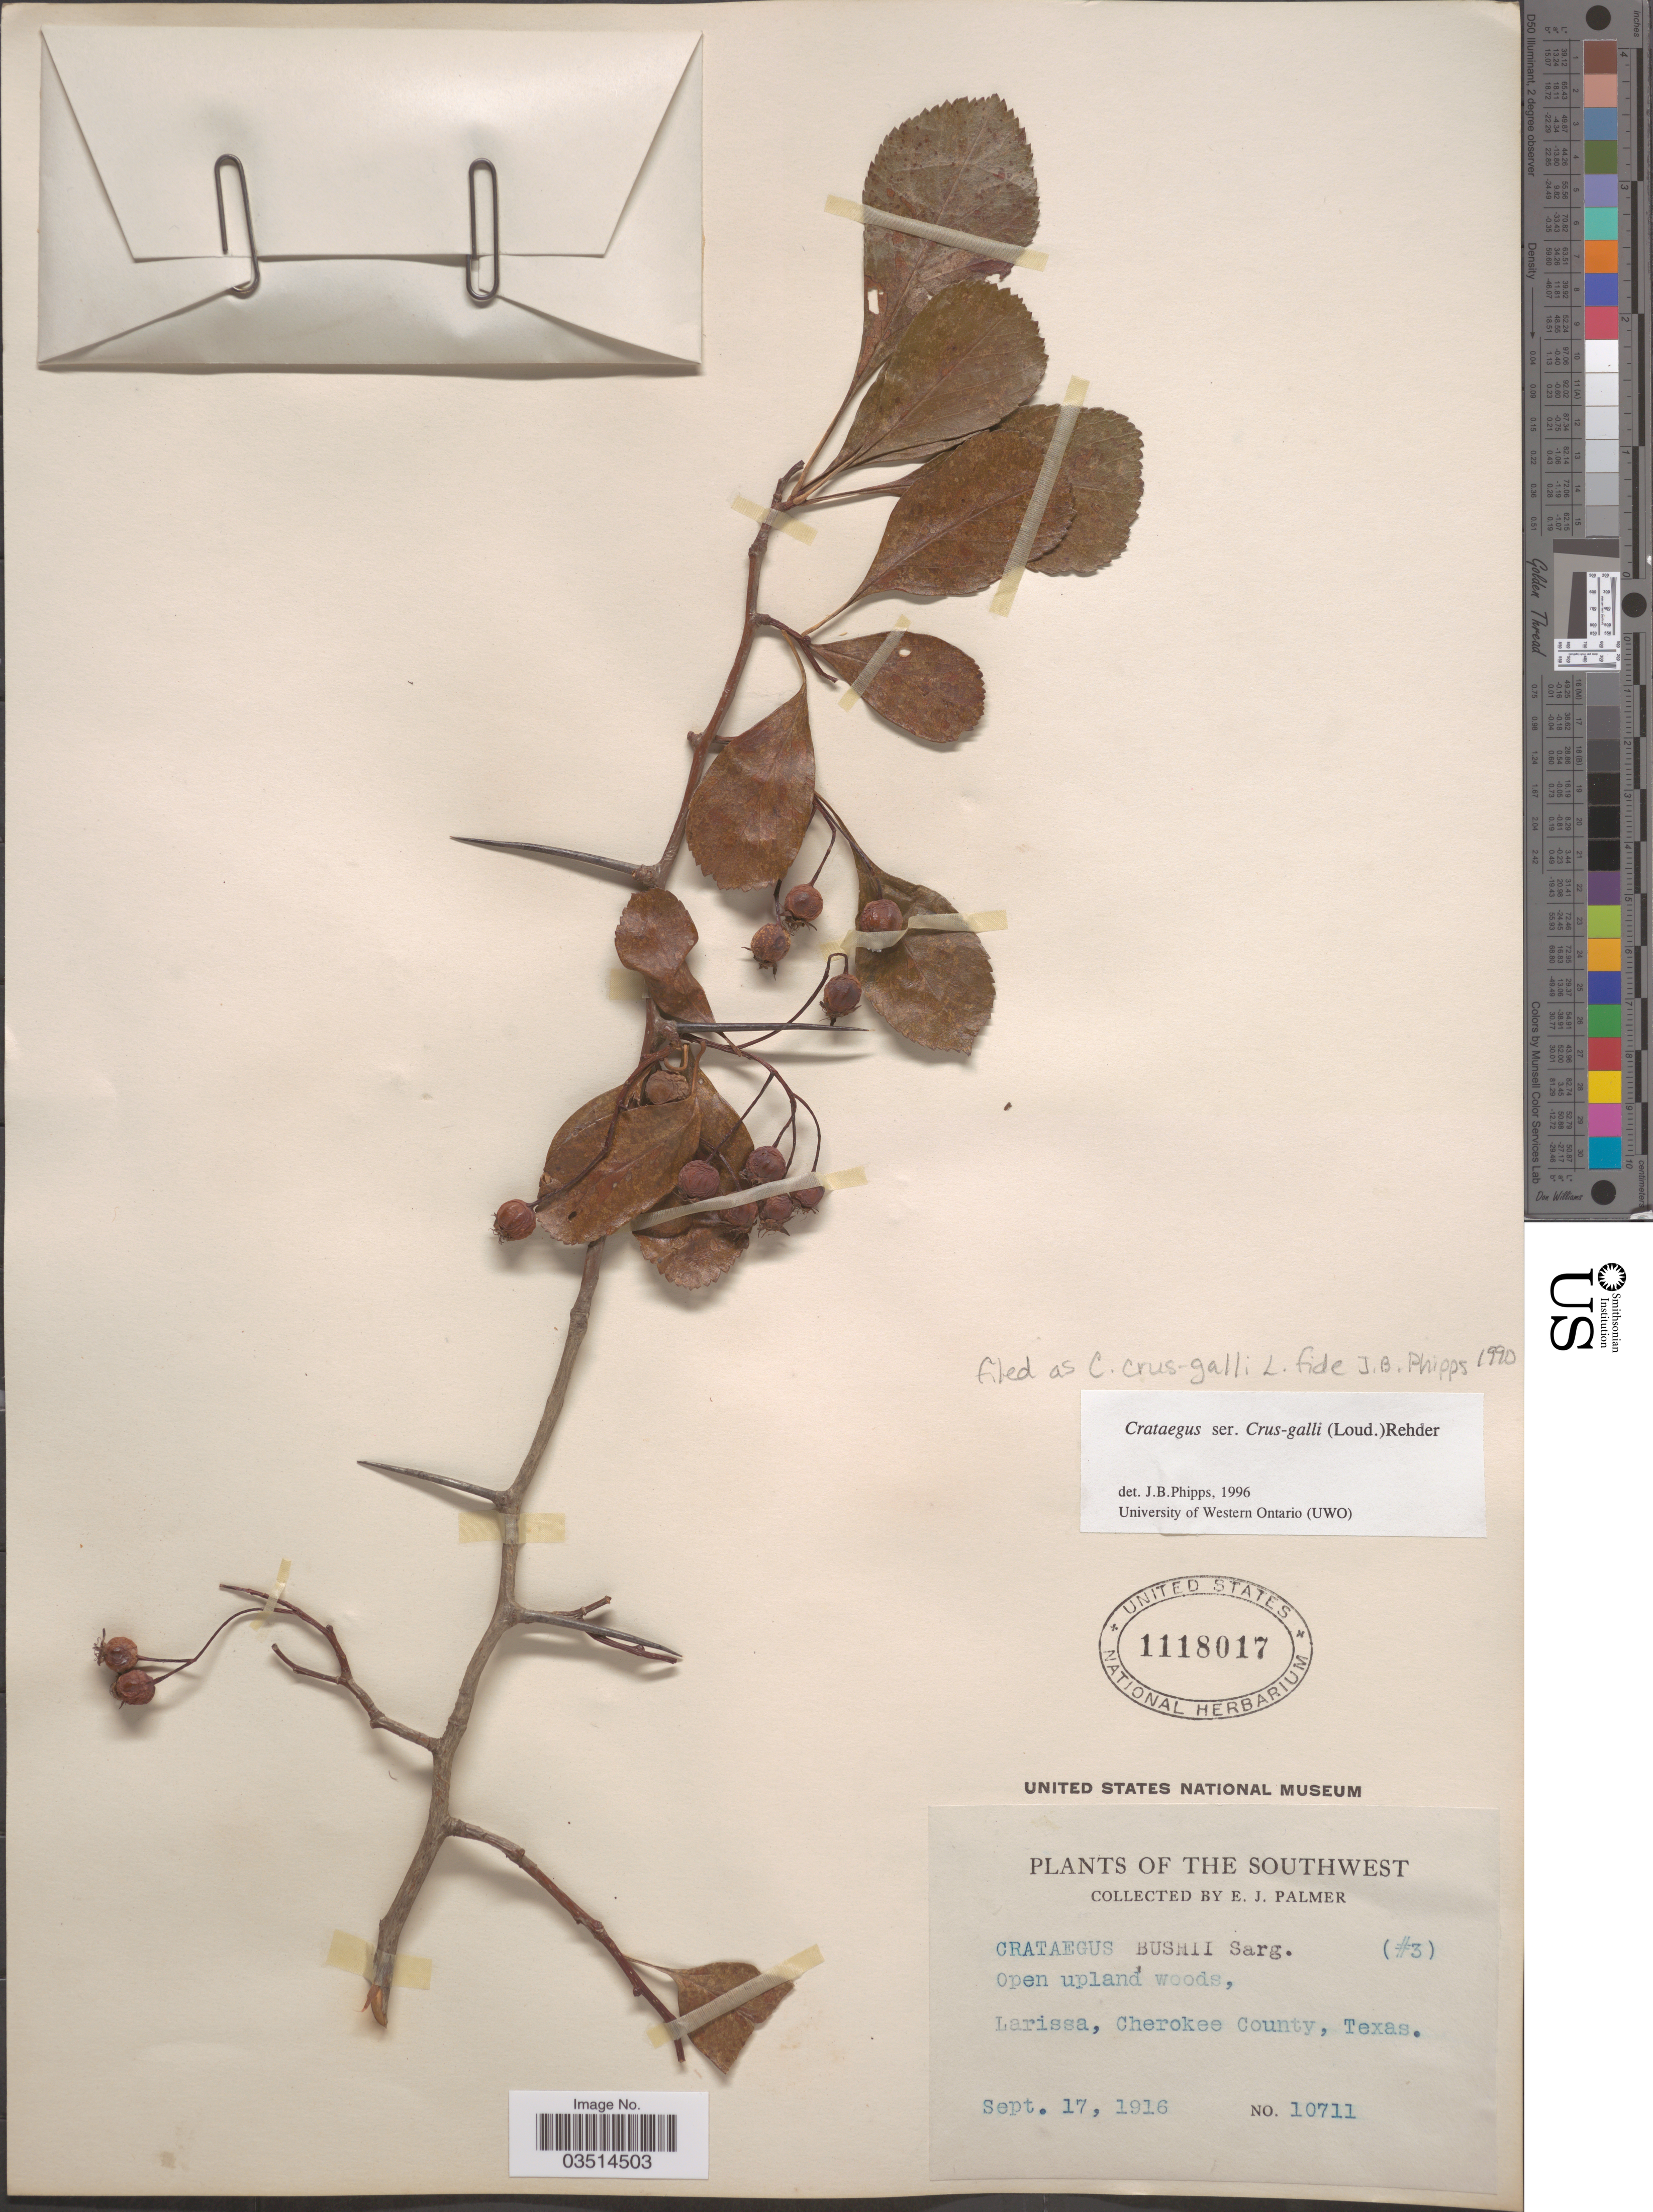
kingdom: Plantae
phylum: Tracheophyta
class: Magnoliopsida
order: Rosales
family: Rosaceae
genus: Crataegus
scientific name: Crataegus crus-galli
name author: L.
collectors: E. J. Palmer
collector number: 10711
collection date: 1916-09-17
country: United States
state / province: Texas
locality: The Southwest. Larissa, Cherokee County.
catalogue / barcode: US 1118017